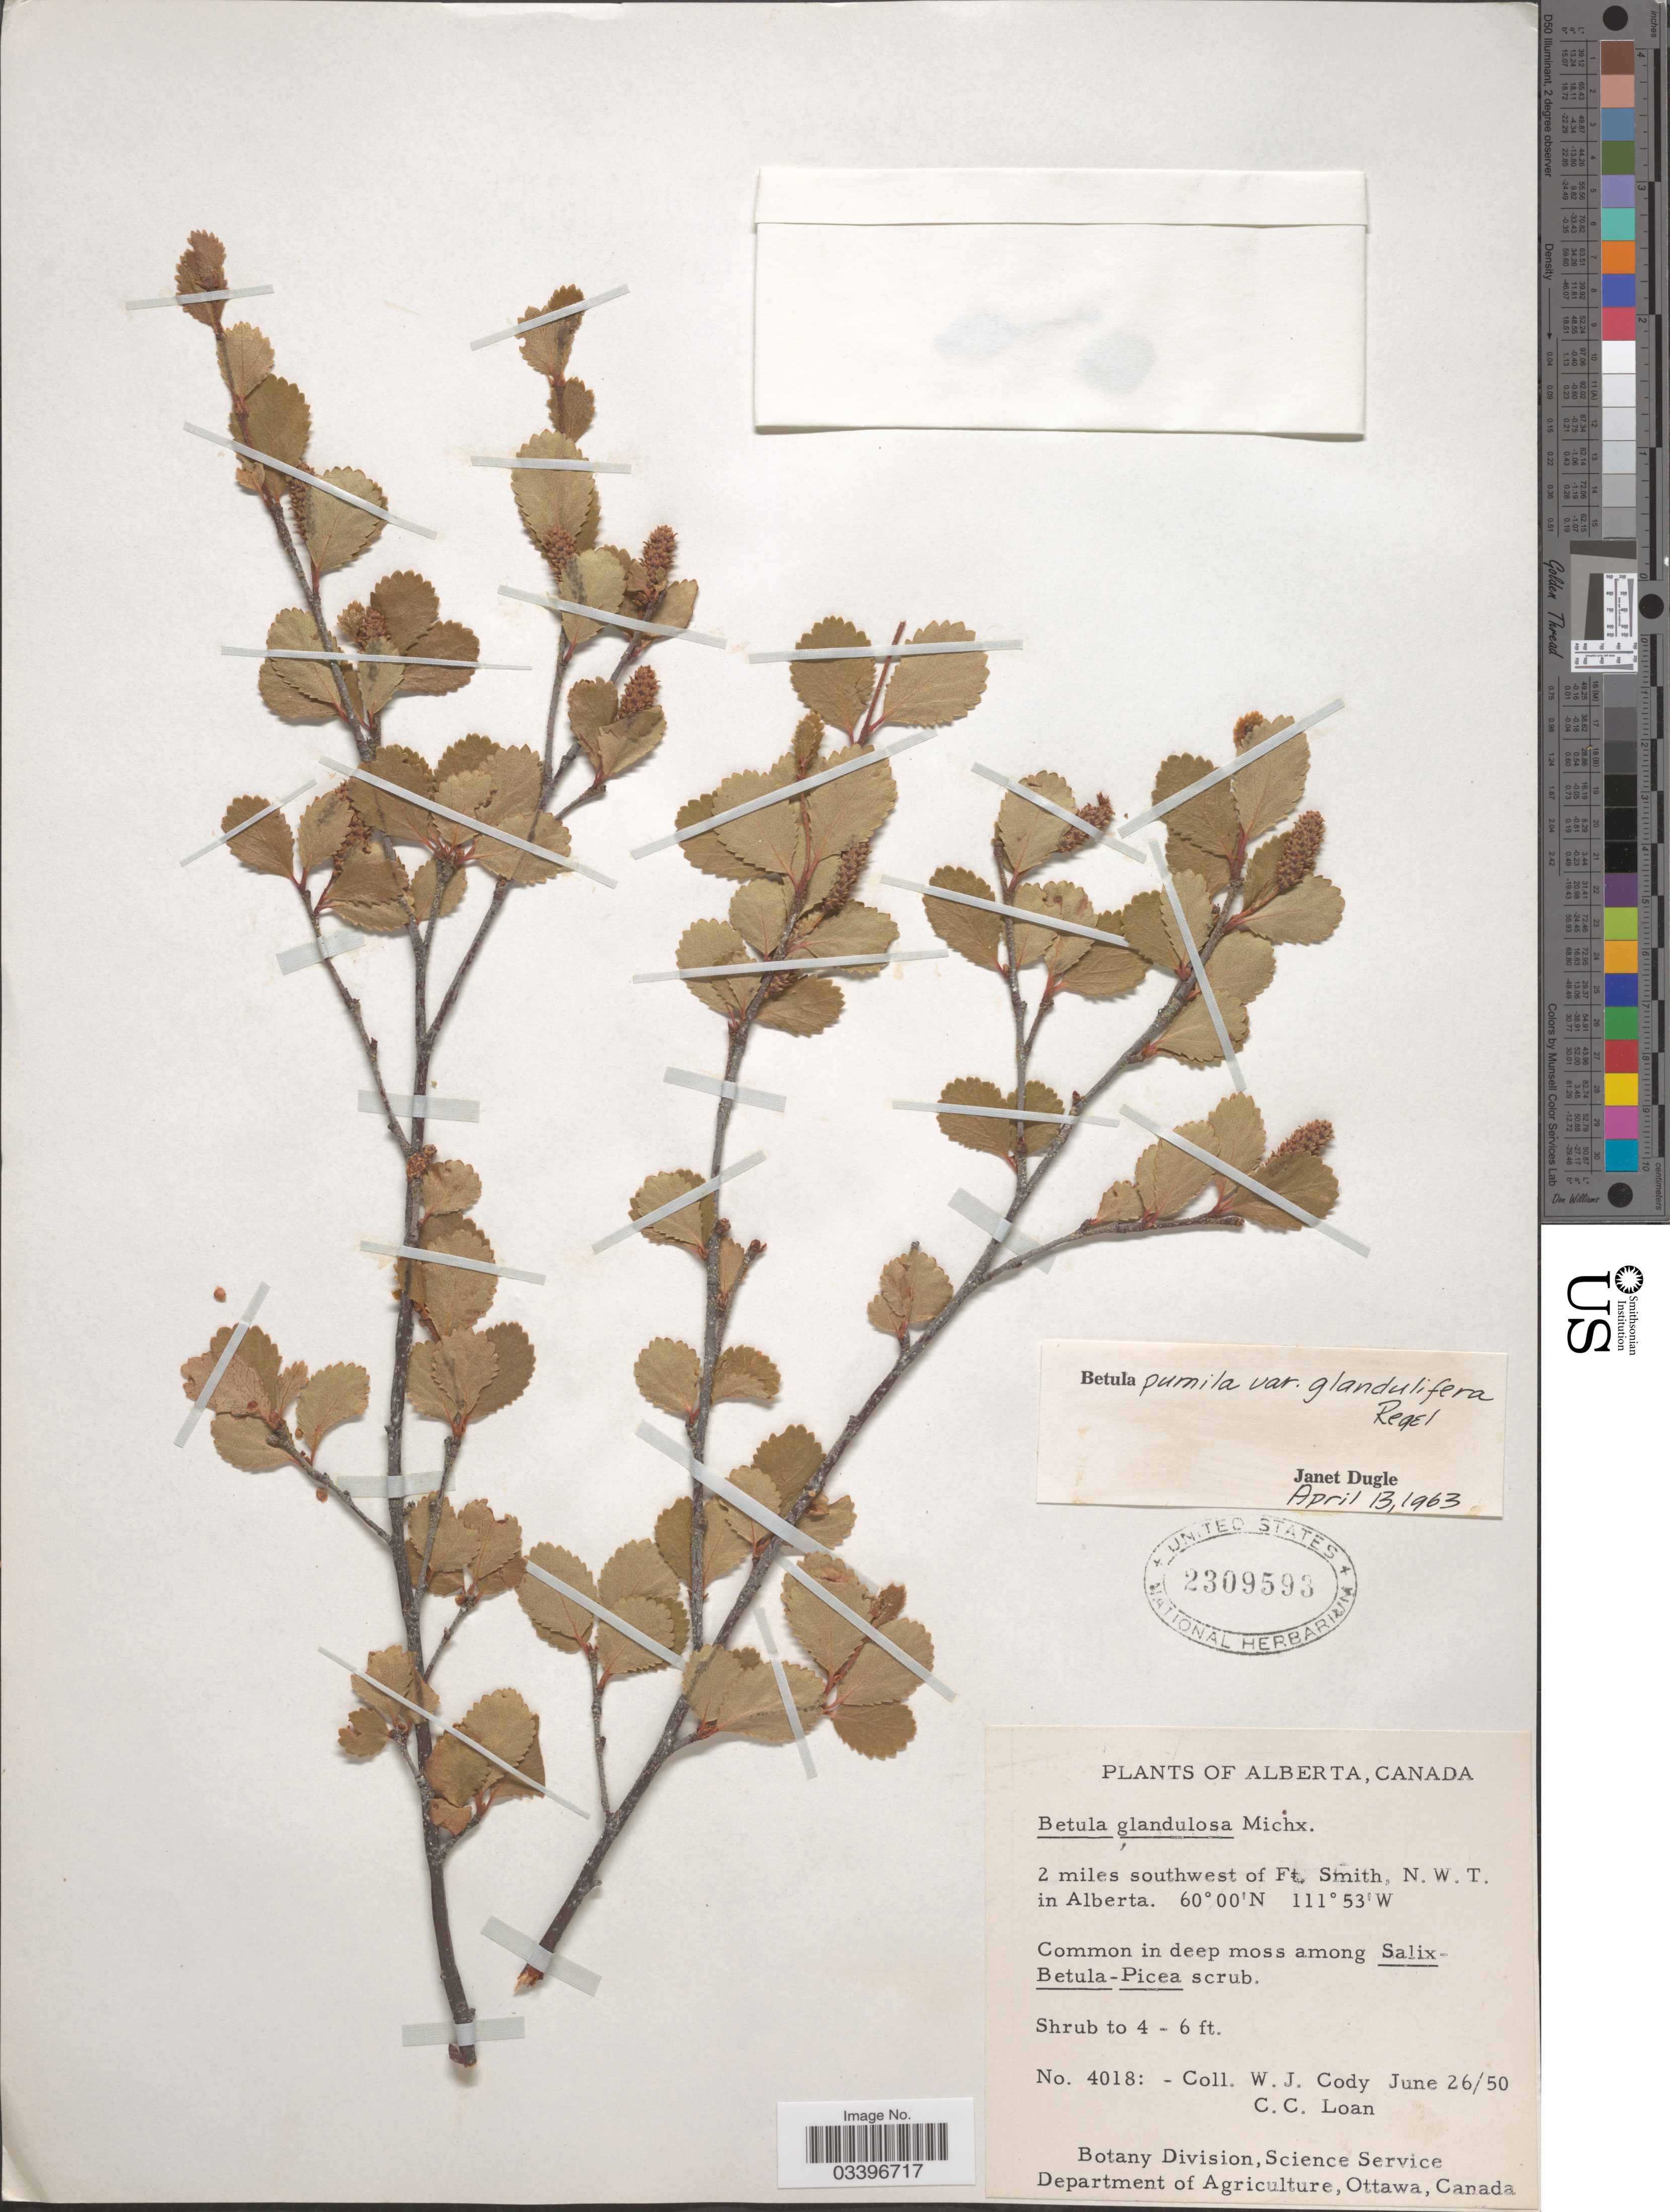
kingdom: Plantae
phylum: Tracheophyta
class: Magnoliopsida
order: Fagales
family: Betulaceae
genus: Betula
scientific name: Betula pumila var. glandulifera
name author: Regel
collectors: W. Cody & C. Loan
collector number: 4018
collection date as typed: Transcribed d/m/y: 26/6/50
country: Canada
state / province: Alberta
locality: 2 miles southwest of Ft Smith, N.W.T. in Alberta.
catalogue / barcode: US 2309593